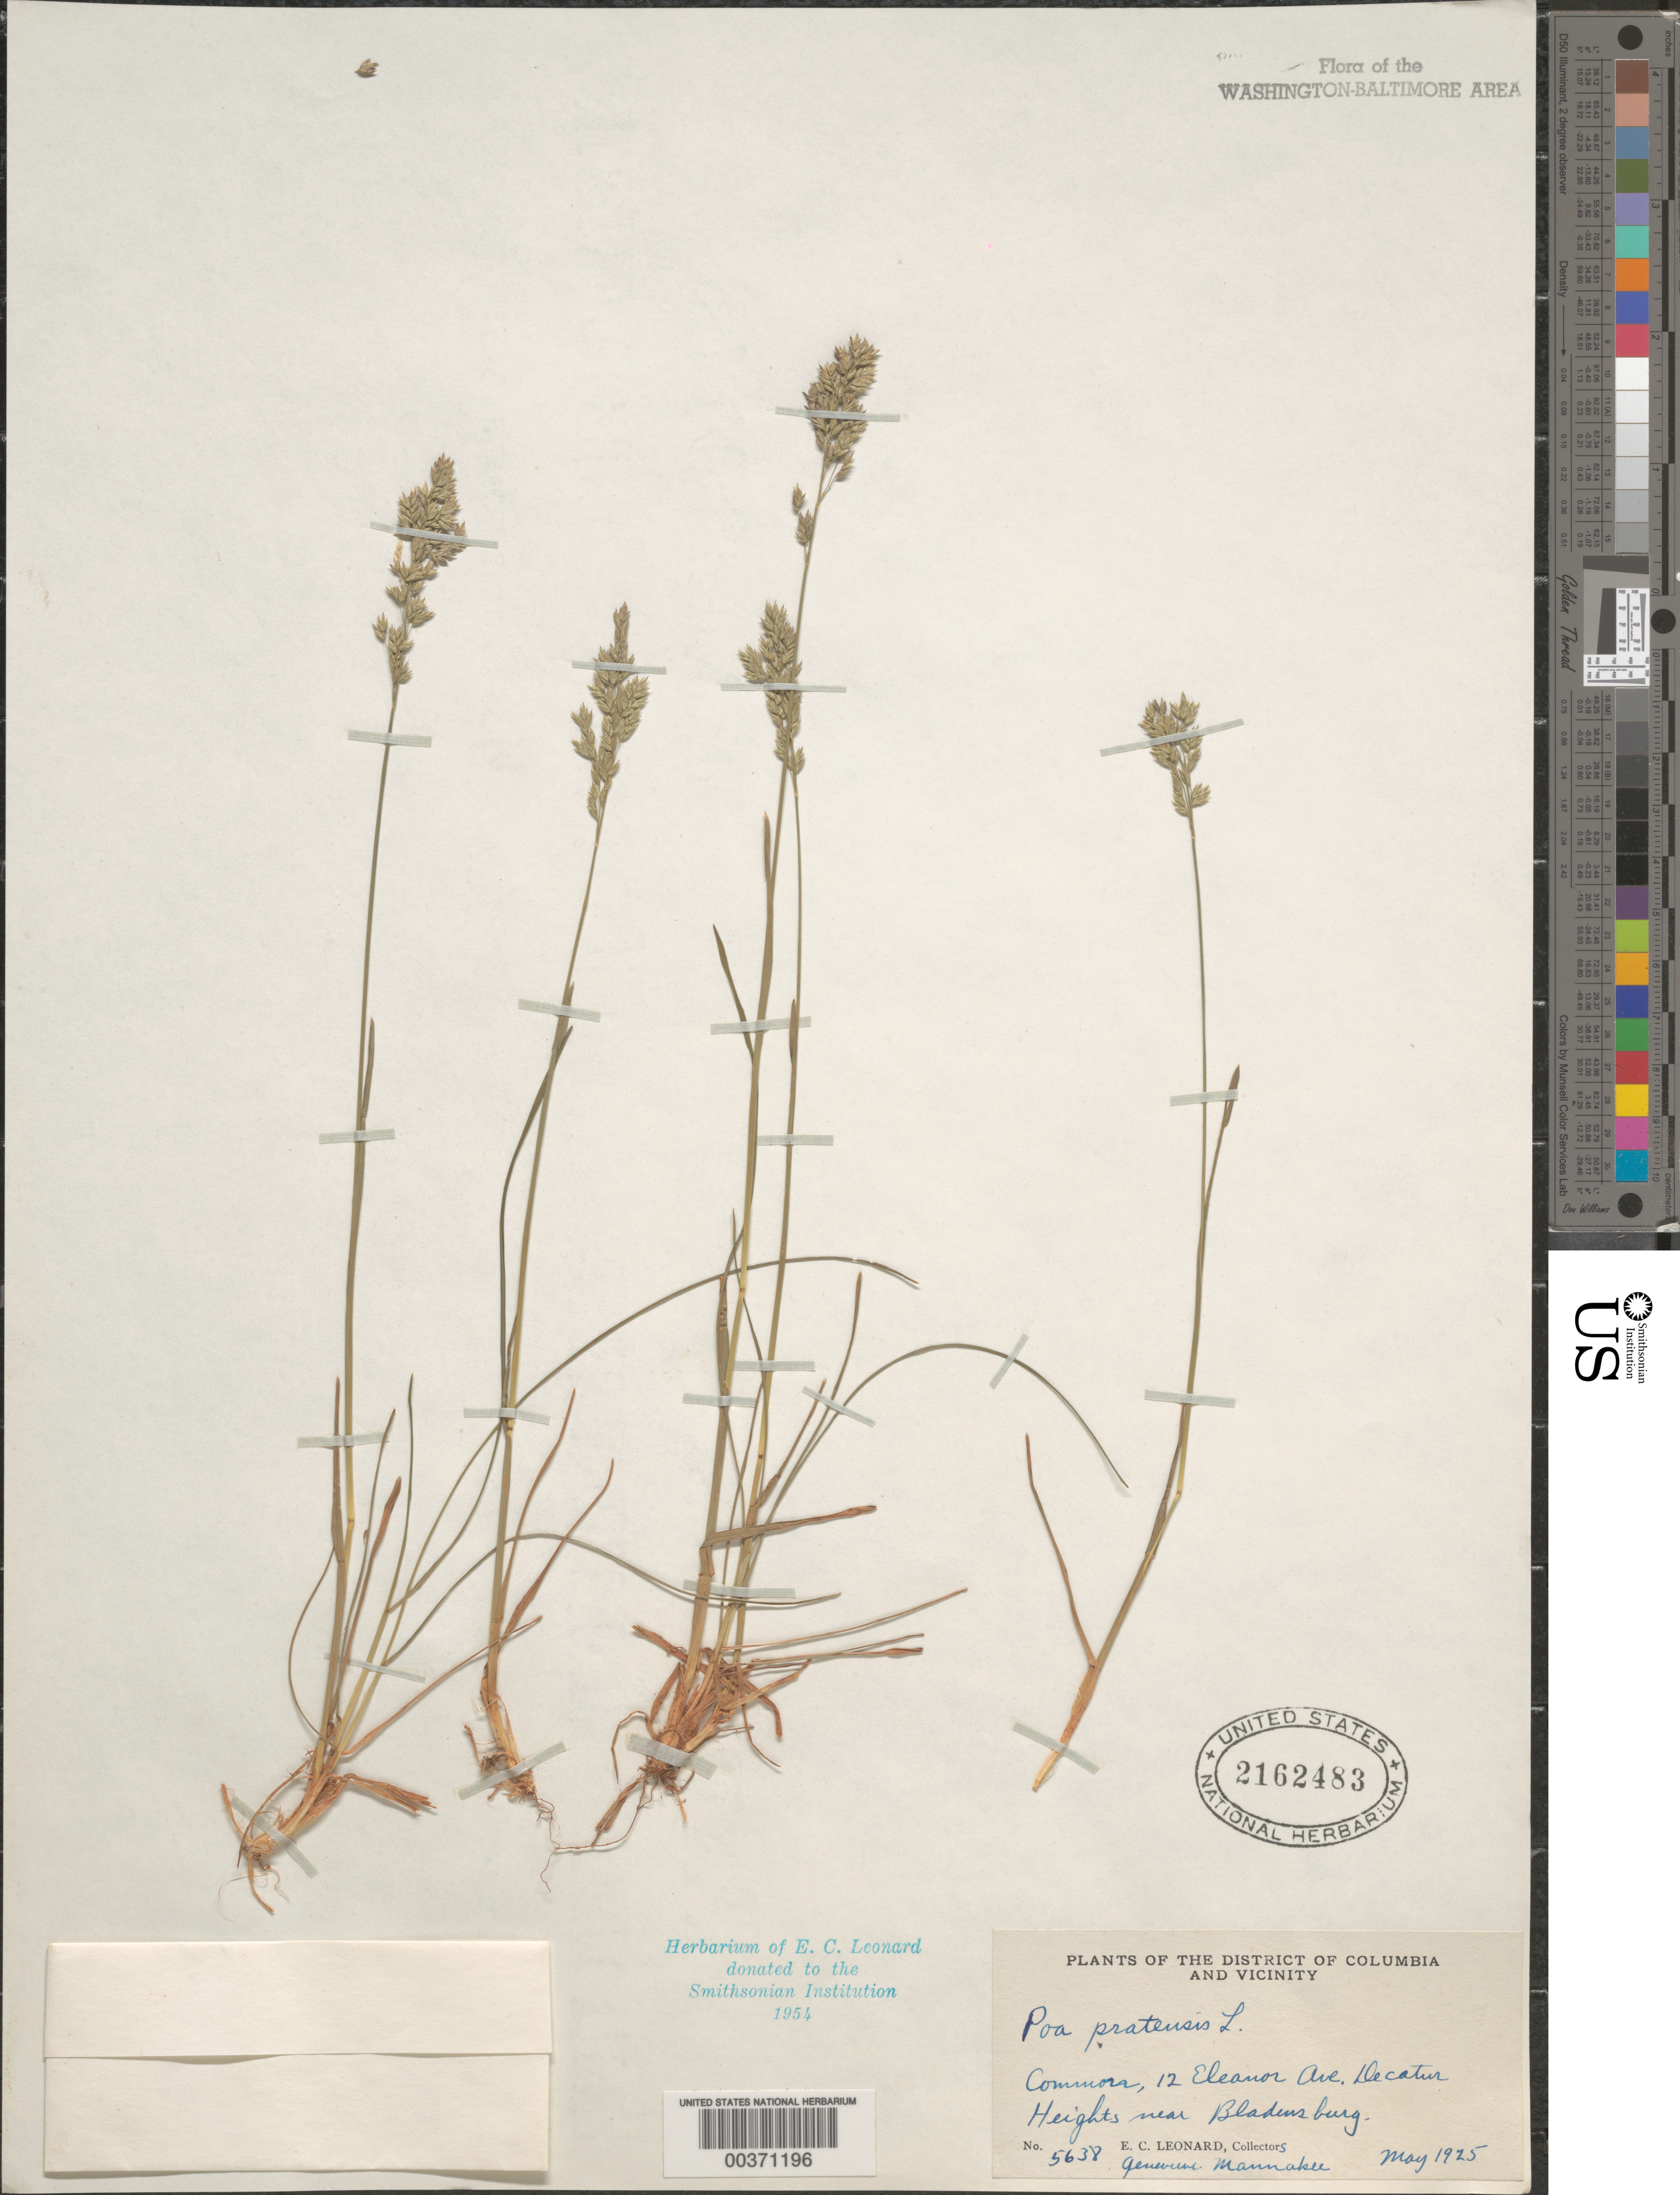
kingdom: Plantae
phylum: Tracheophyta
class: Liliopsida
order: Poales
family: Poaceae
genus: Poa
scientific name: Poa pratensis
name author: L.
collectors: E. C. Leonard & G. Mannahee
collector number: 5638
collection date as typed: May 1925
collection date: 1925-05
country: United States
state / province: Maryland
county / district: Prince George's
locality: Bladensburg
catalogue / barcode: US 2162483